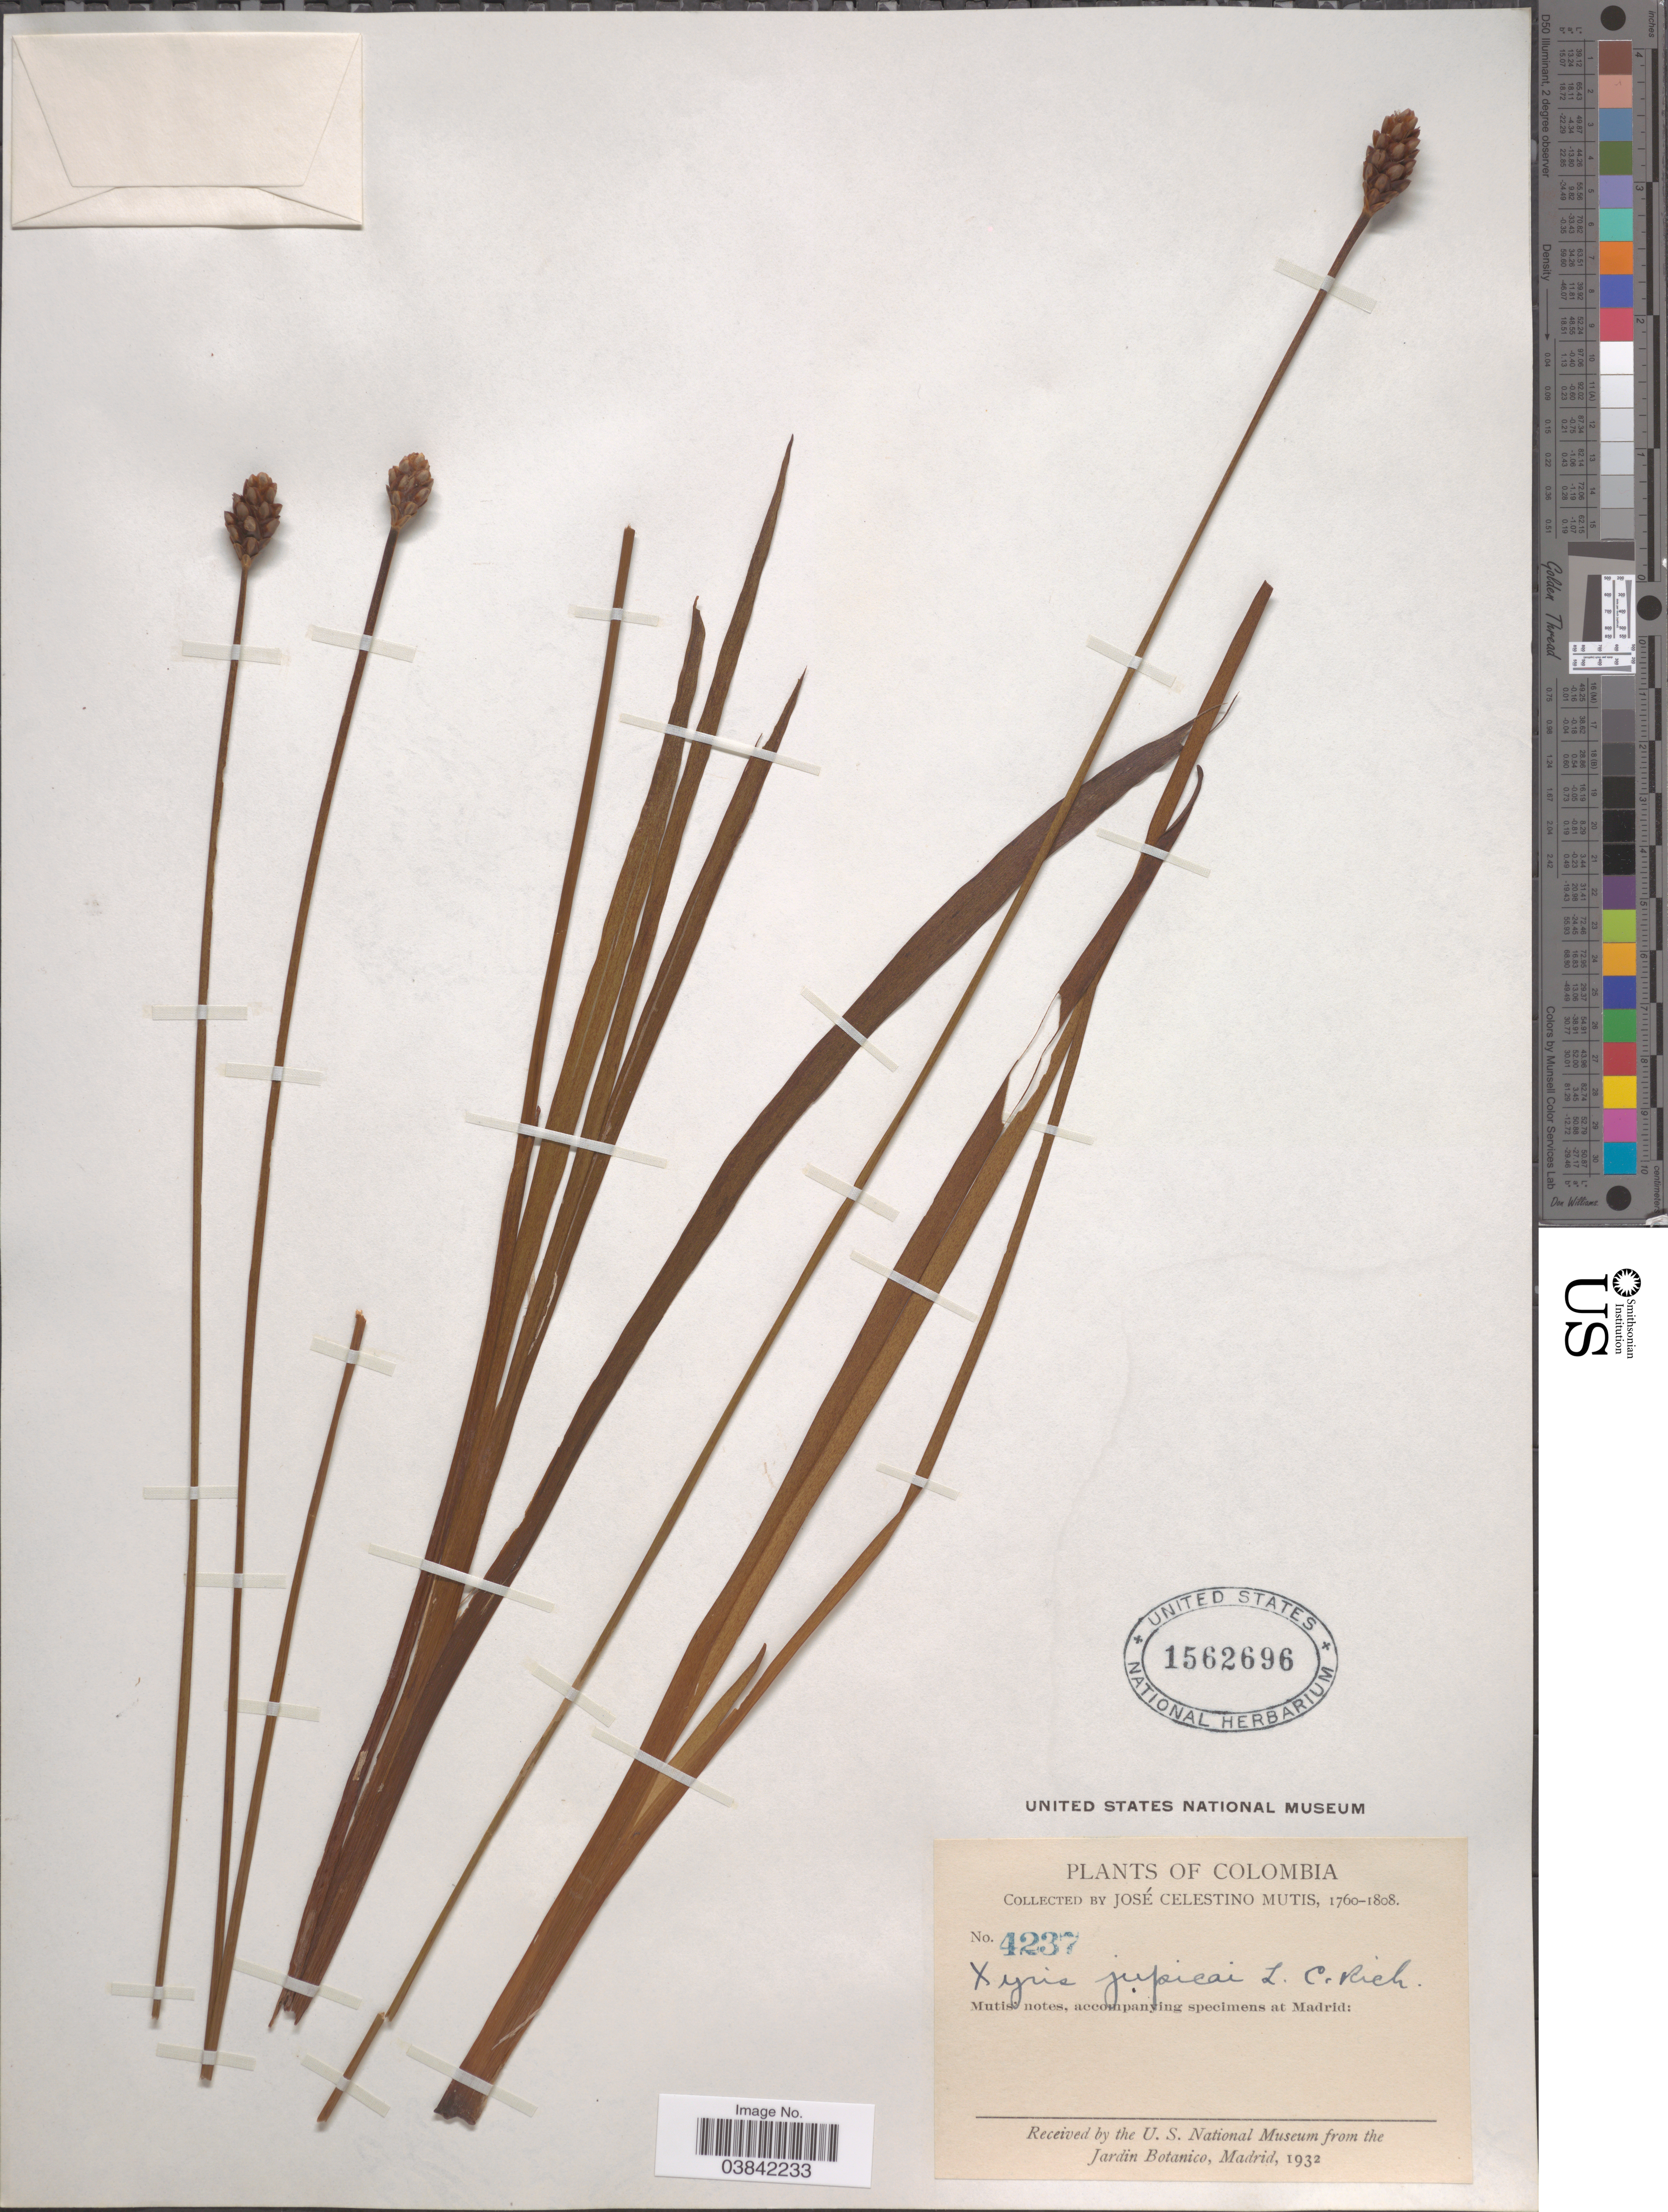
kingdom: Plantae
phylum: Tracheophyta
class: Liliopsida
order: Poales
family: Xyridaceae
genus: Xyris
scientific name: Xyris jupicai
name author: Rich.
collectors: J. C. B. Mutis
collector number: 4237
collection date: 1760/1808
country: Colombia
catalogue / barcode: US 1562696